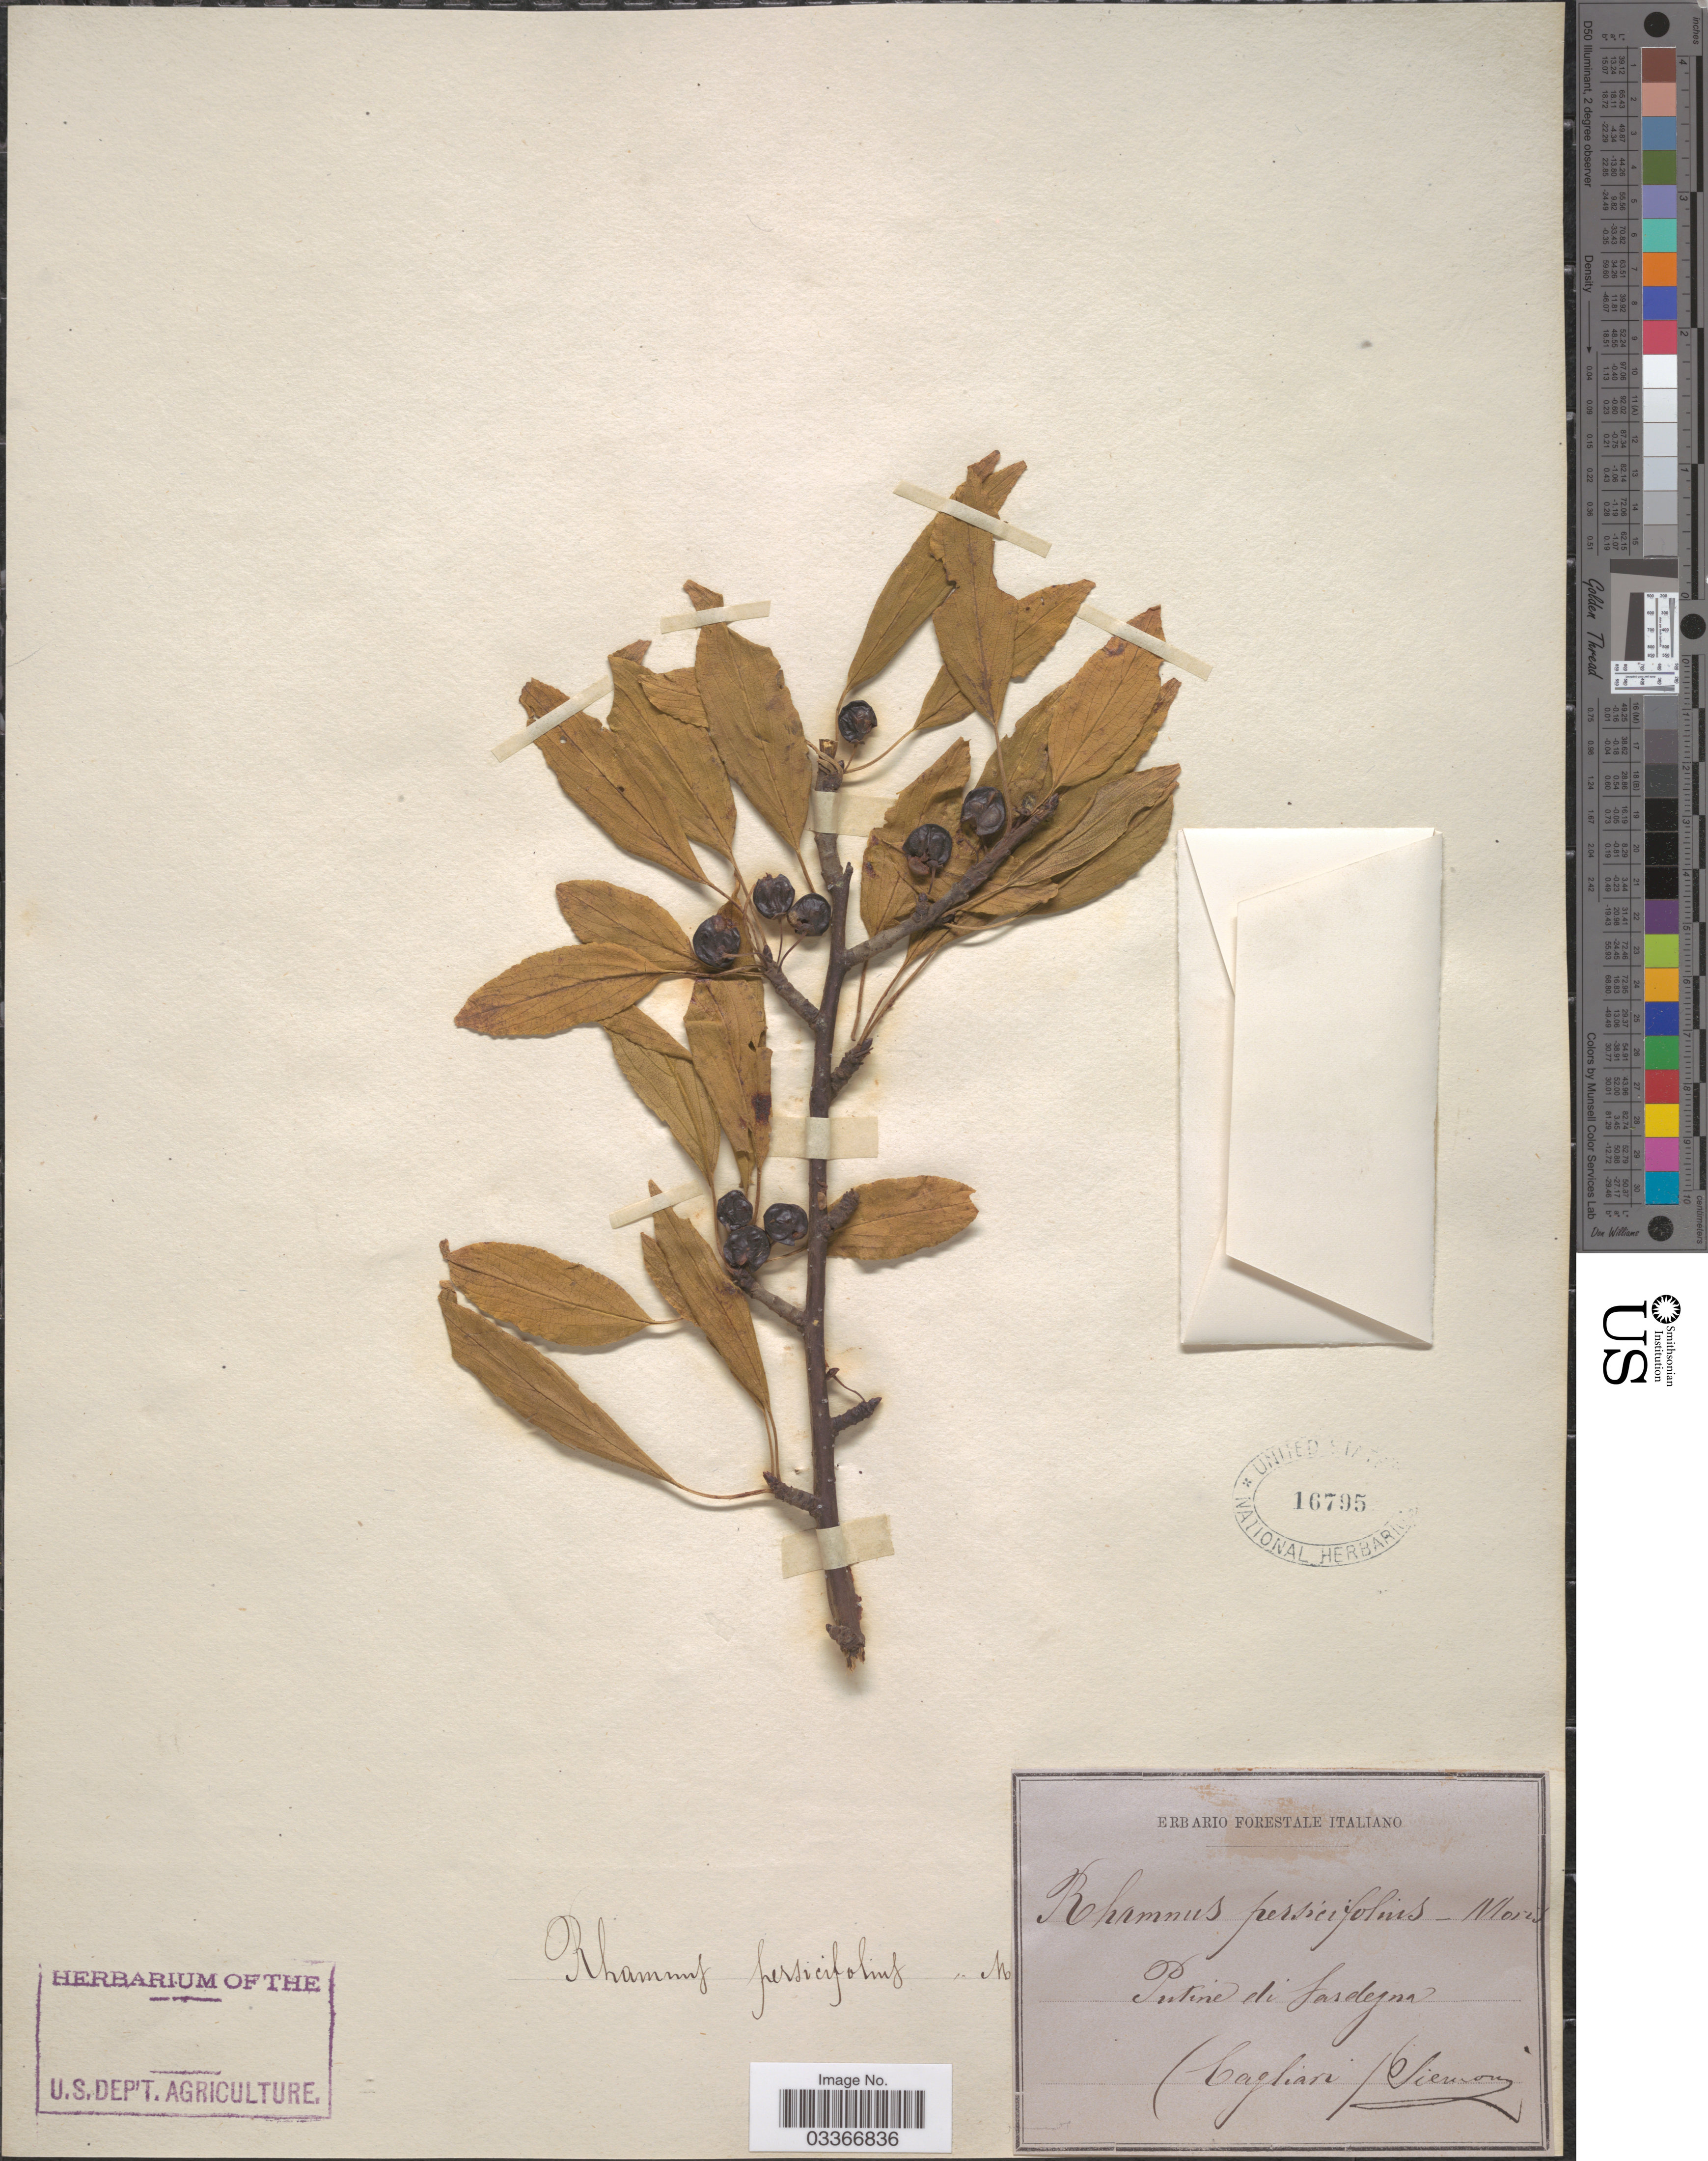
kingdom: Plantae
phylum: Tracheophyta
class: Magnoliopsida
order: Rosales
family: Rhamnaceae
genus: Rhamnus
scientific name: Rhamnus persicifolia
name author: Moris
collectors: Ex herb. Forestale Italiano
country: Italy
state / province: Sardegna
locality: Putine di Sardegna (Cagliari/Sienroux). [interpreted]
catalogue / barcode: US 16795